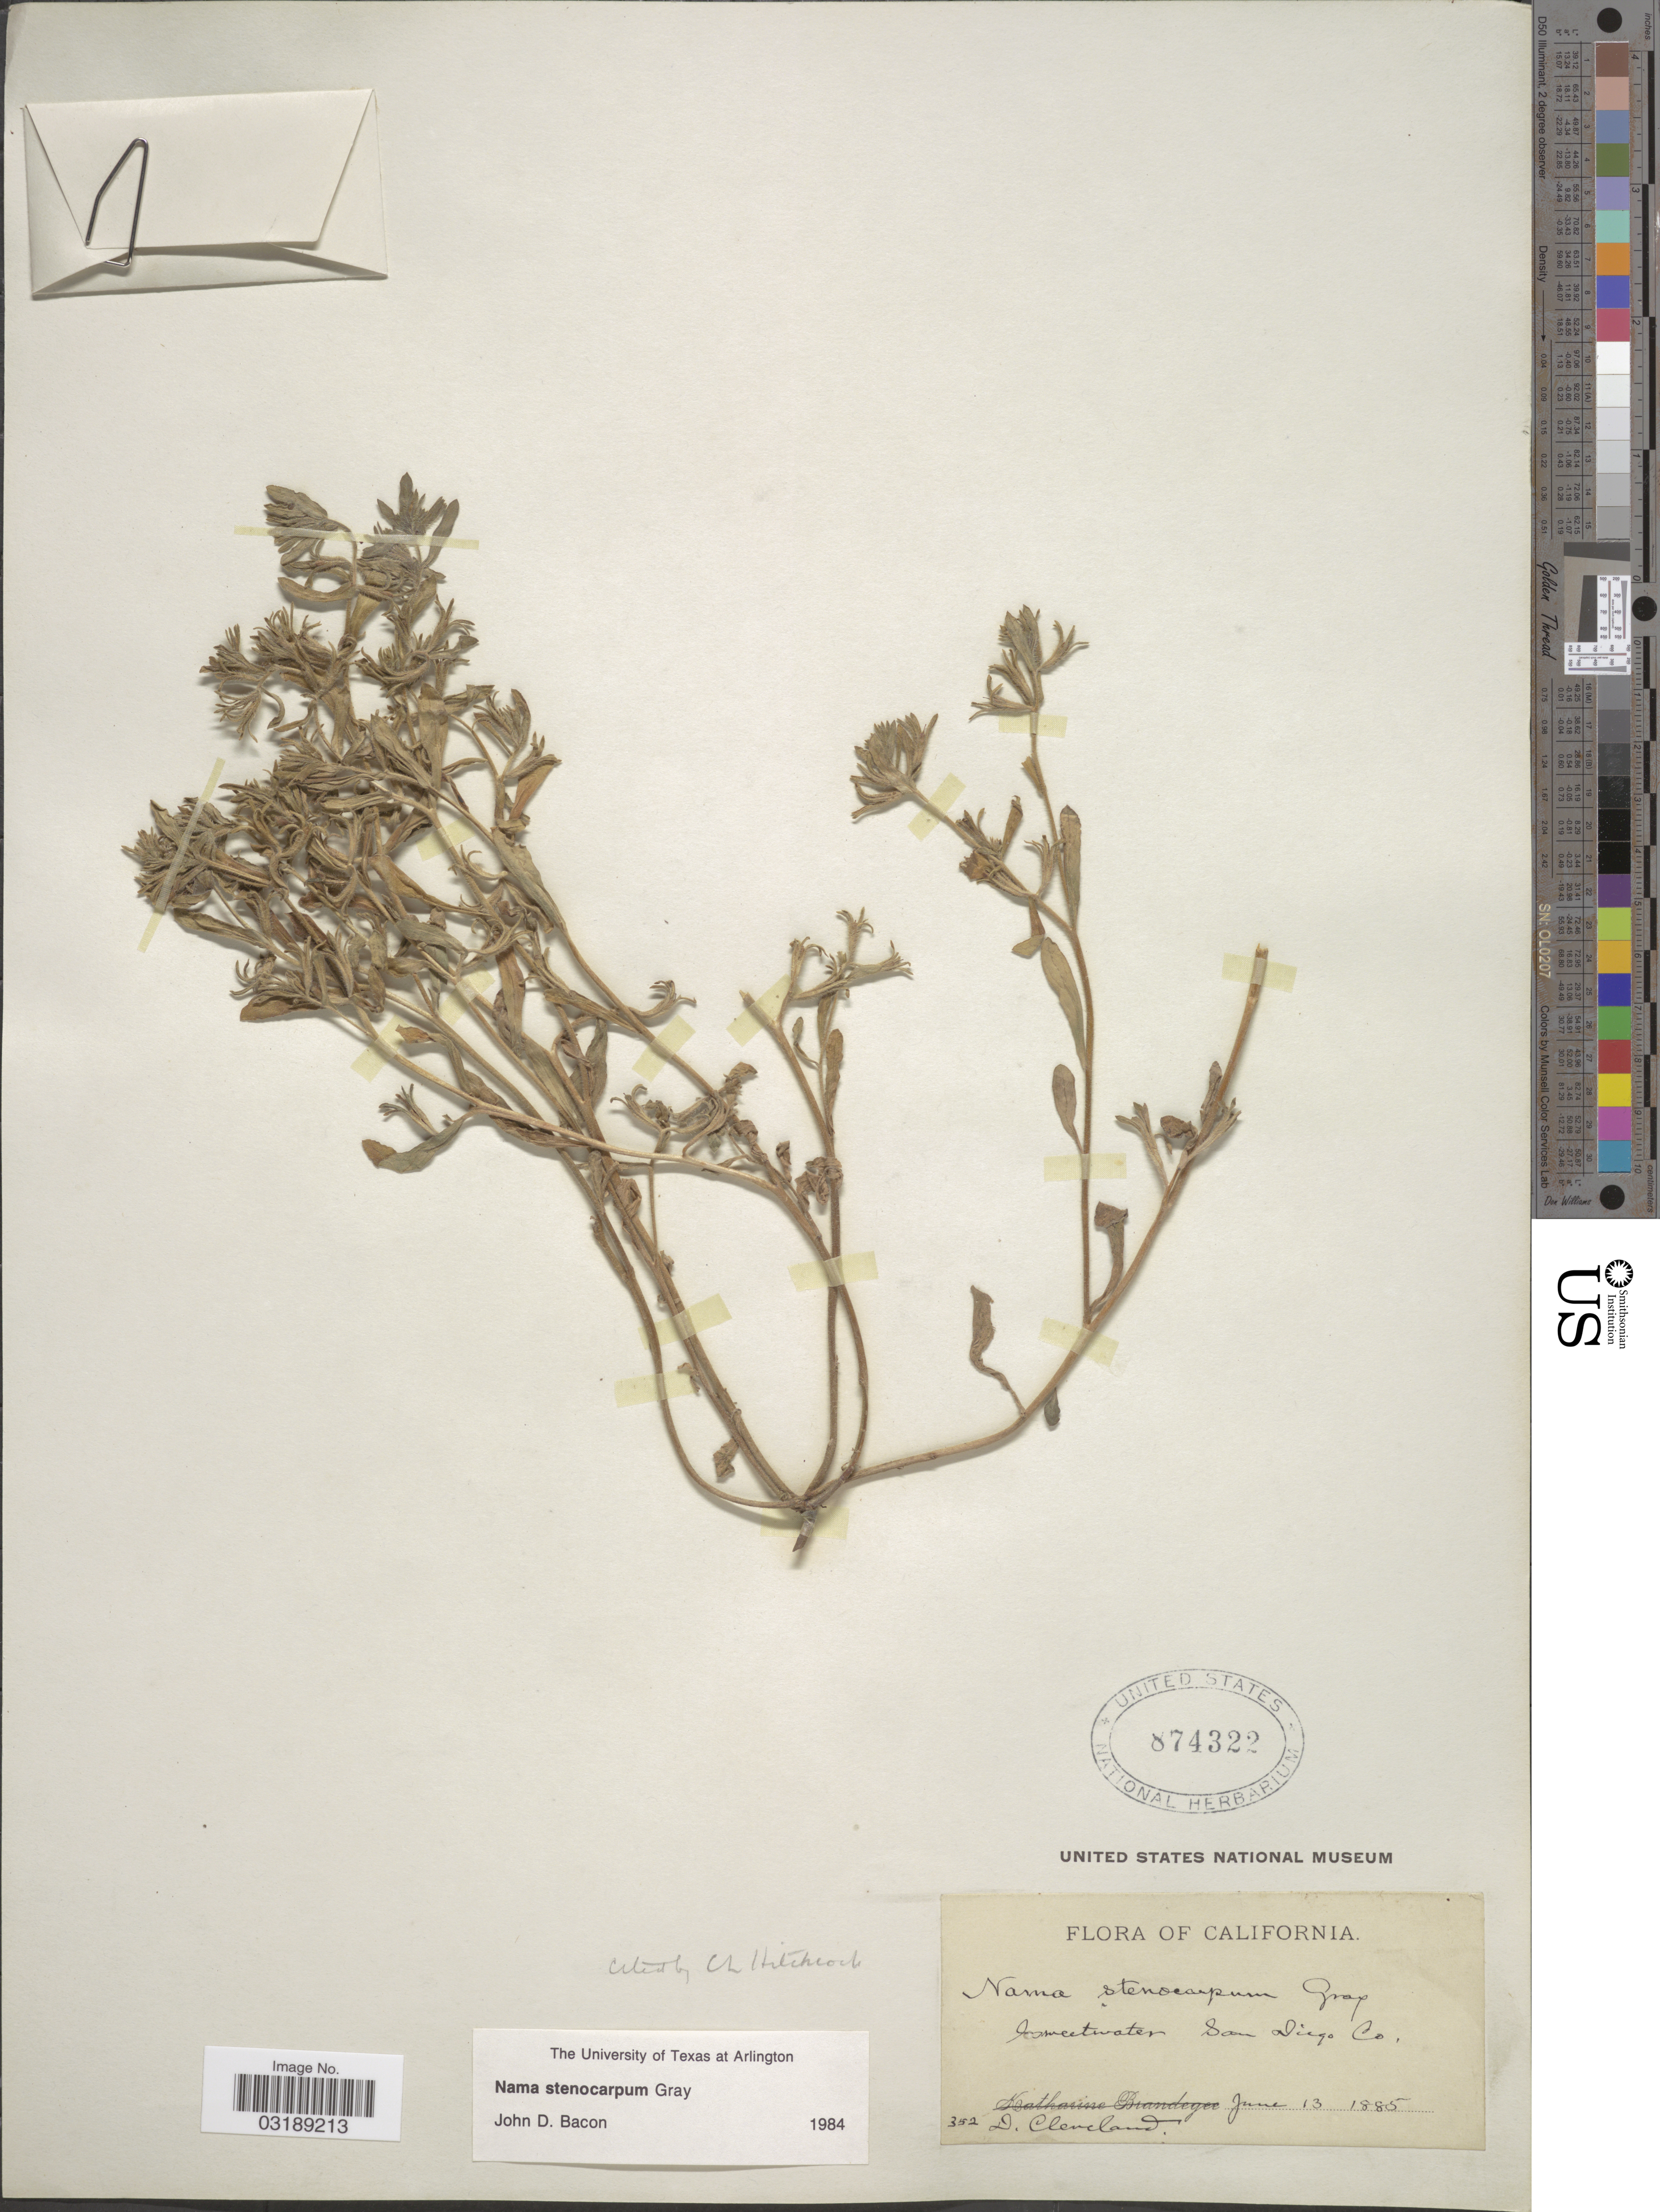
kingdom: Plantae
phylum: Tracheophyta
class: Magnoliopsida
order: Boraginales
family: Namaceae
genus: Nama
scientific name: Nama stenocarpum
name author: A. Gray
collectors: D. Cleveland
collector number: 352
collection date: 1885-06-13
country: United States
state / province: California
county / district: San Diego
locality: Sweetwater, San Diego Co.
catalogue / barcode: US 874322